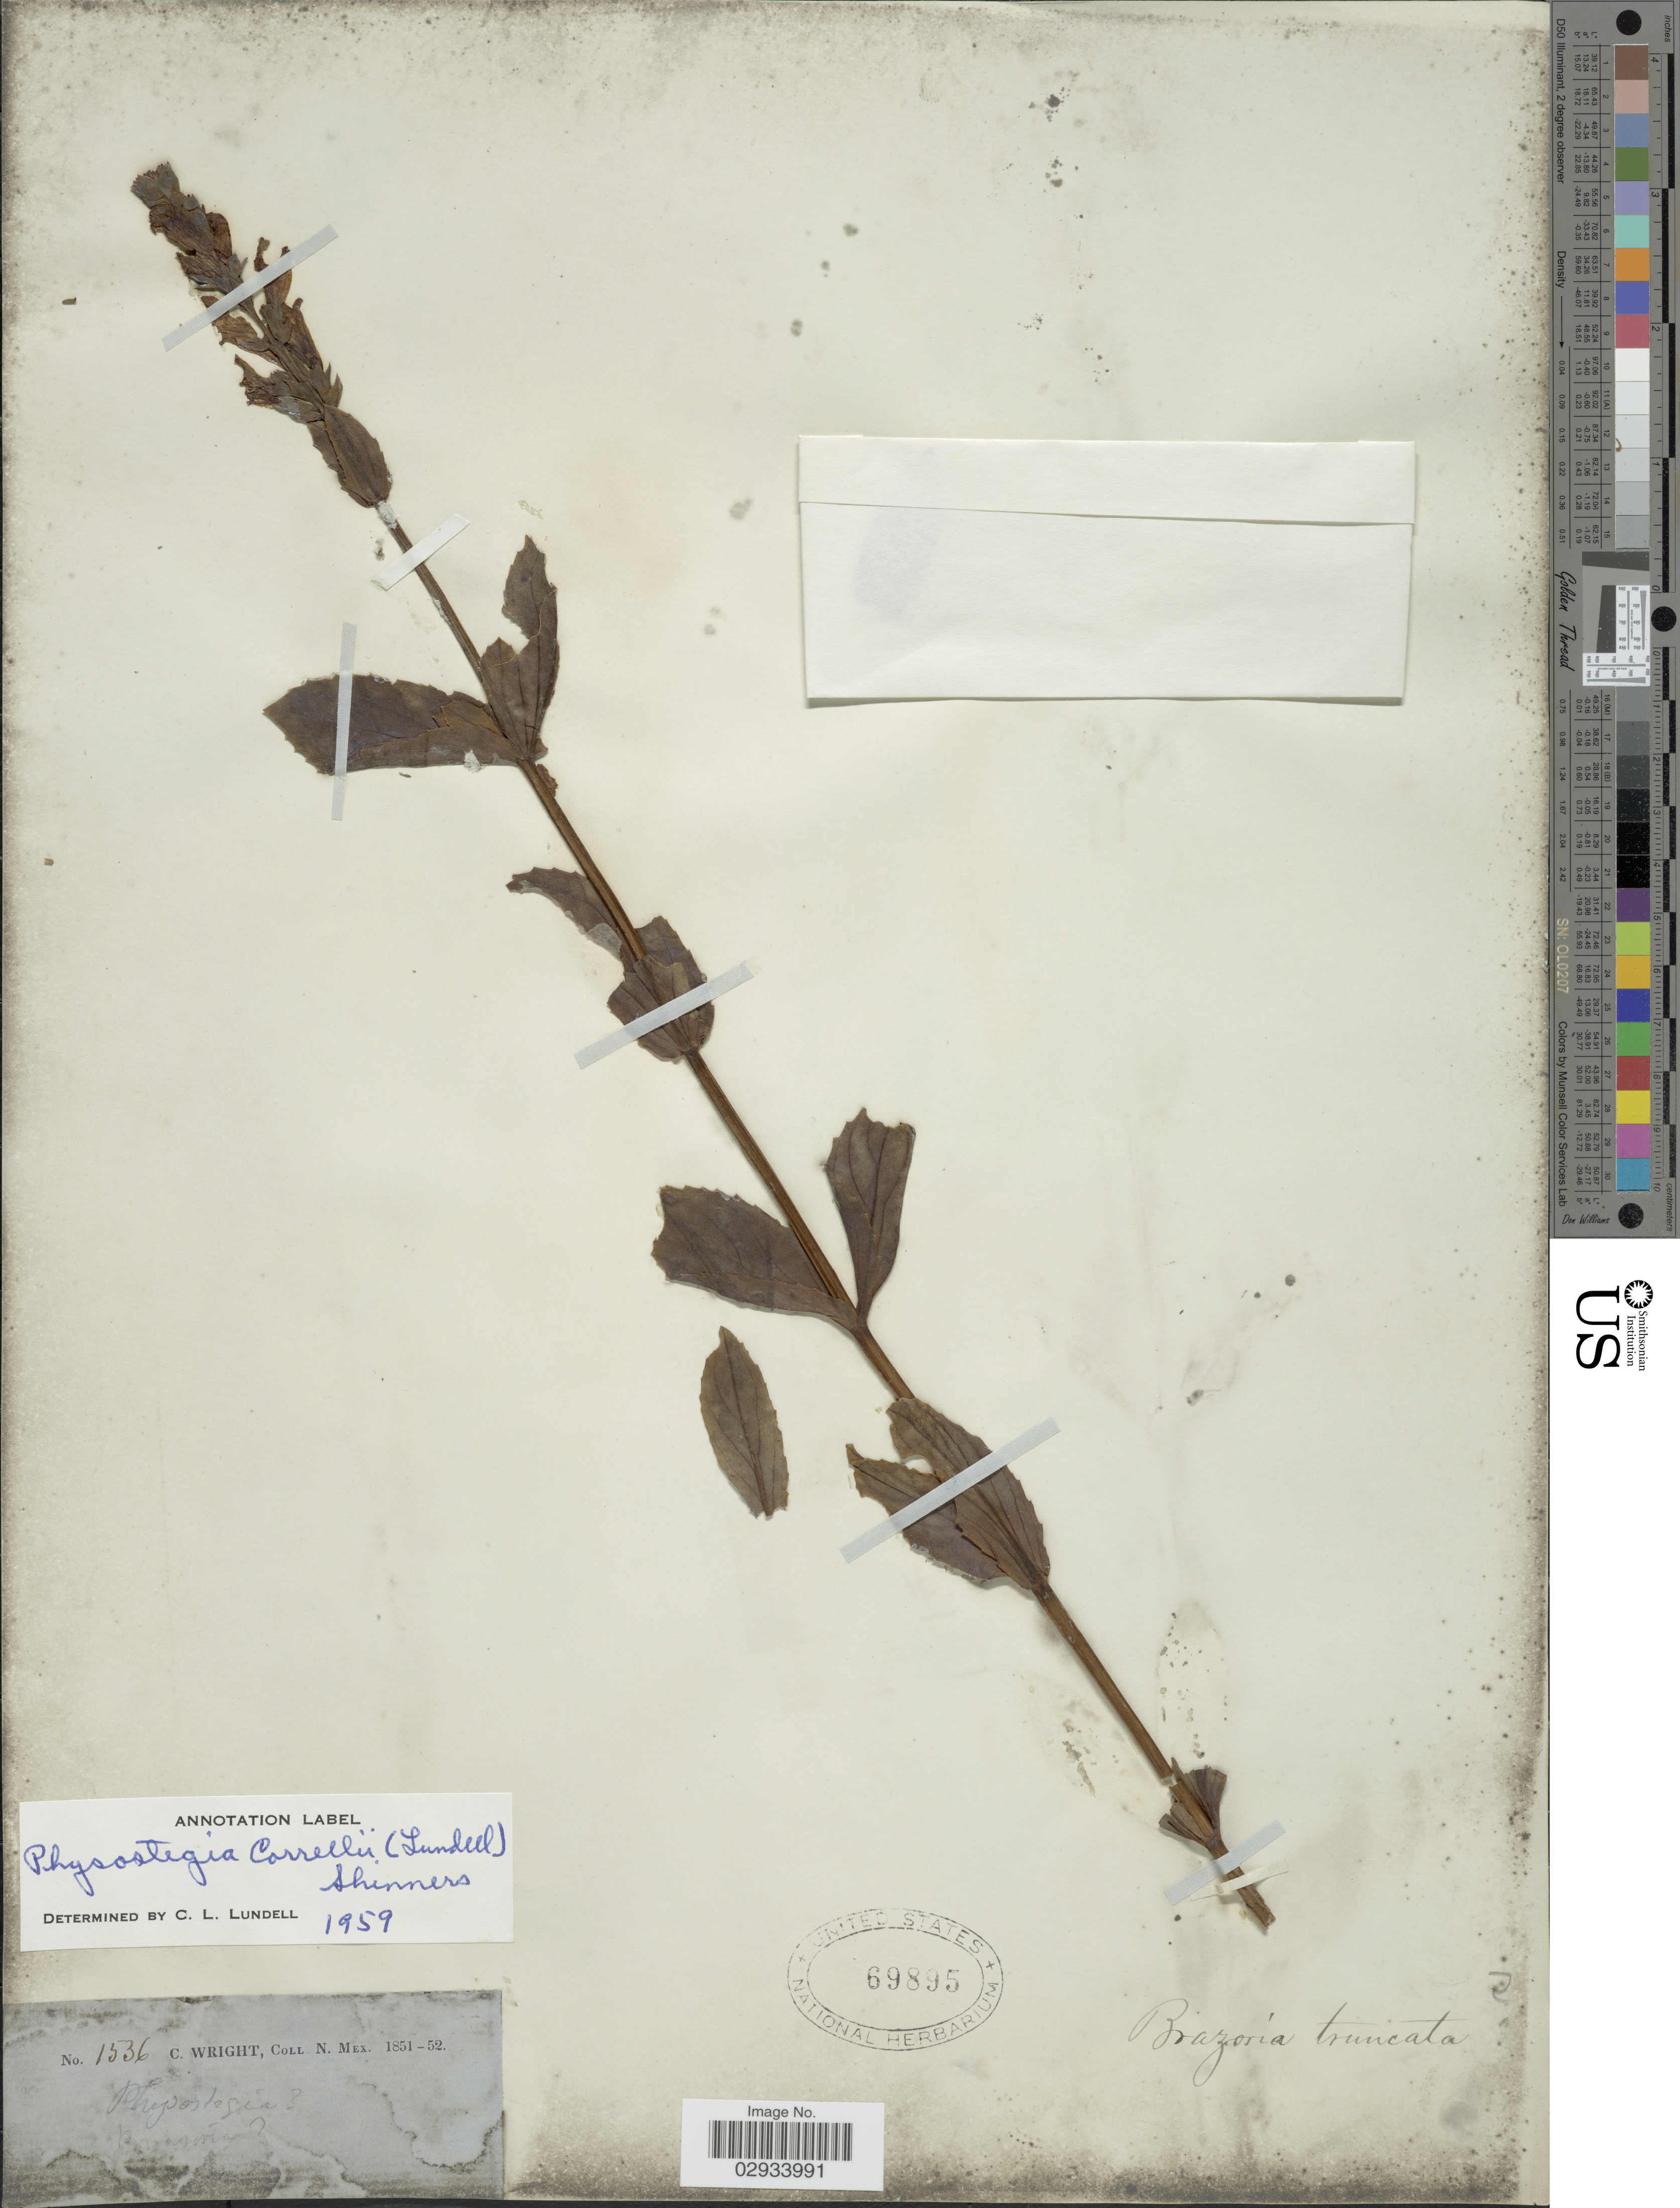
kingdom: Plantae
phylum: Tracheophyta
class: Magnoliopsida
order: Lamiales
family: Lamiaceae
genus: Physostegia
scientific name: Physostegia correllii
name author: (Lundell) Shinners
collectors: C. Wright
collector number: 1536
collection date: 1851/1852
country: United States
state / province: New Mexico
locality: Brazoria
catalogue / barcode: US 69895